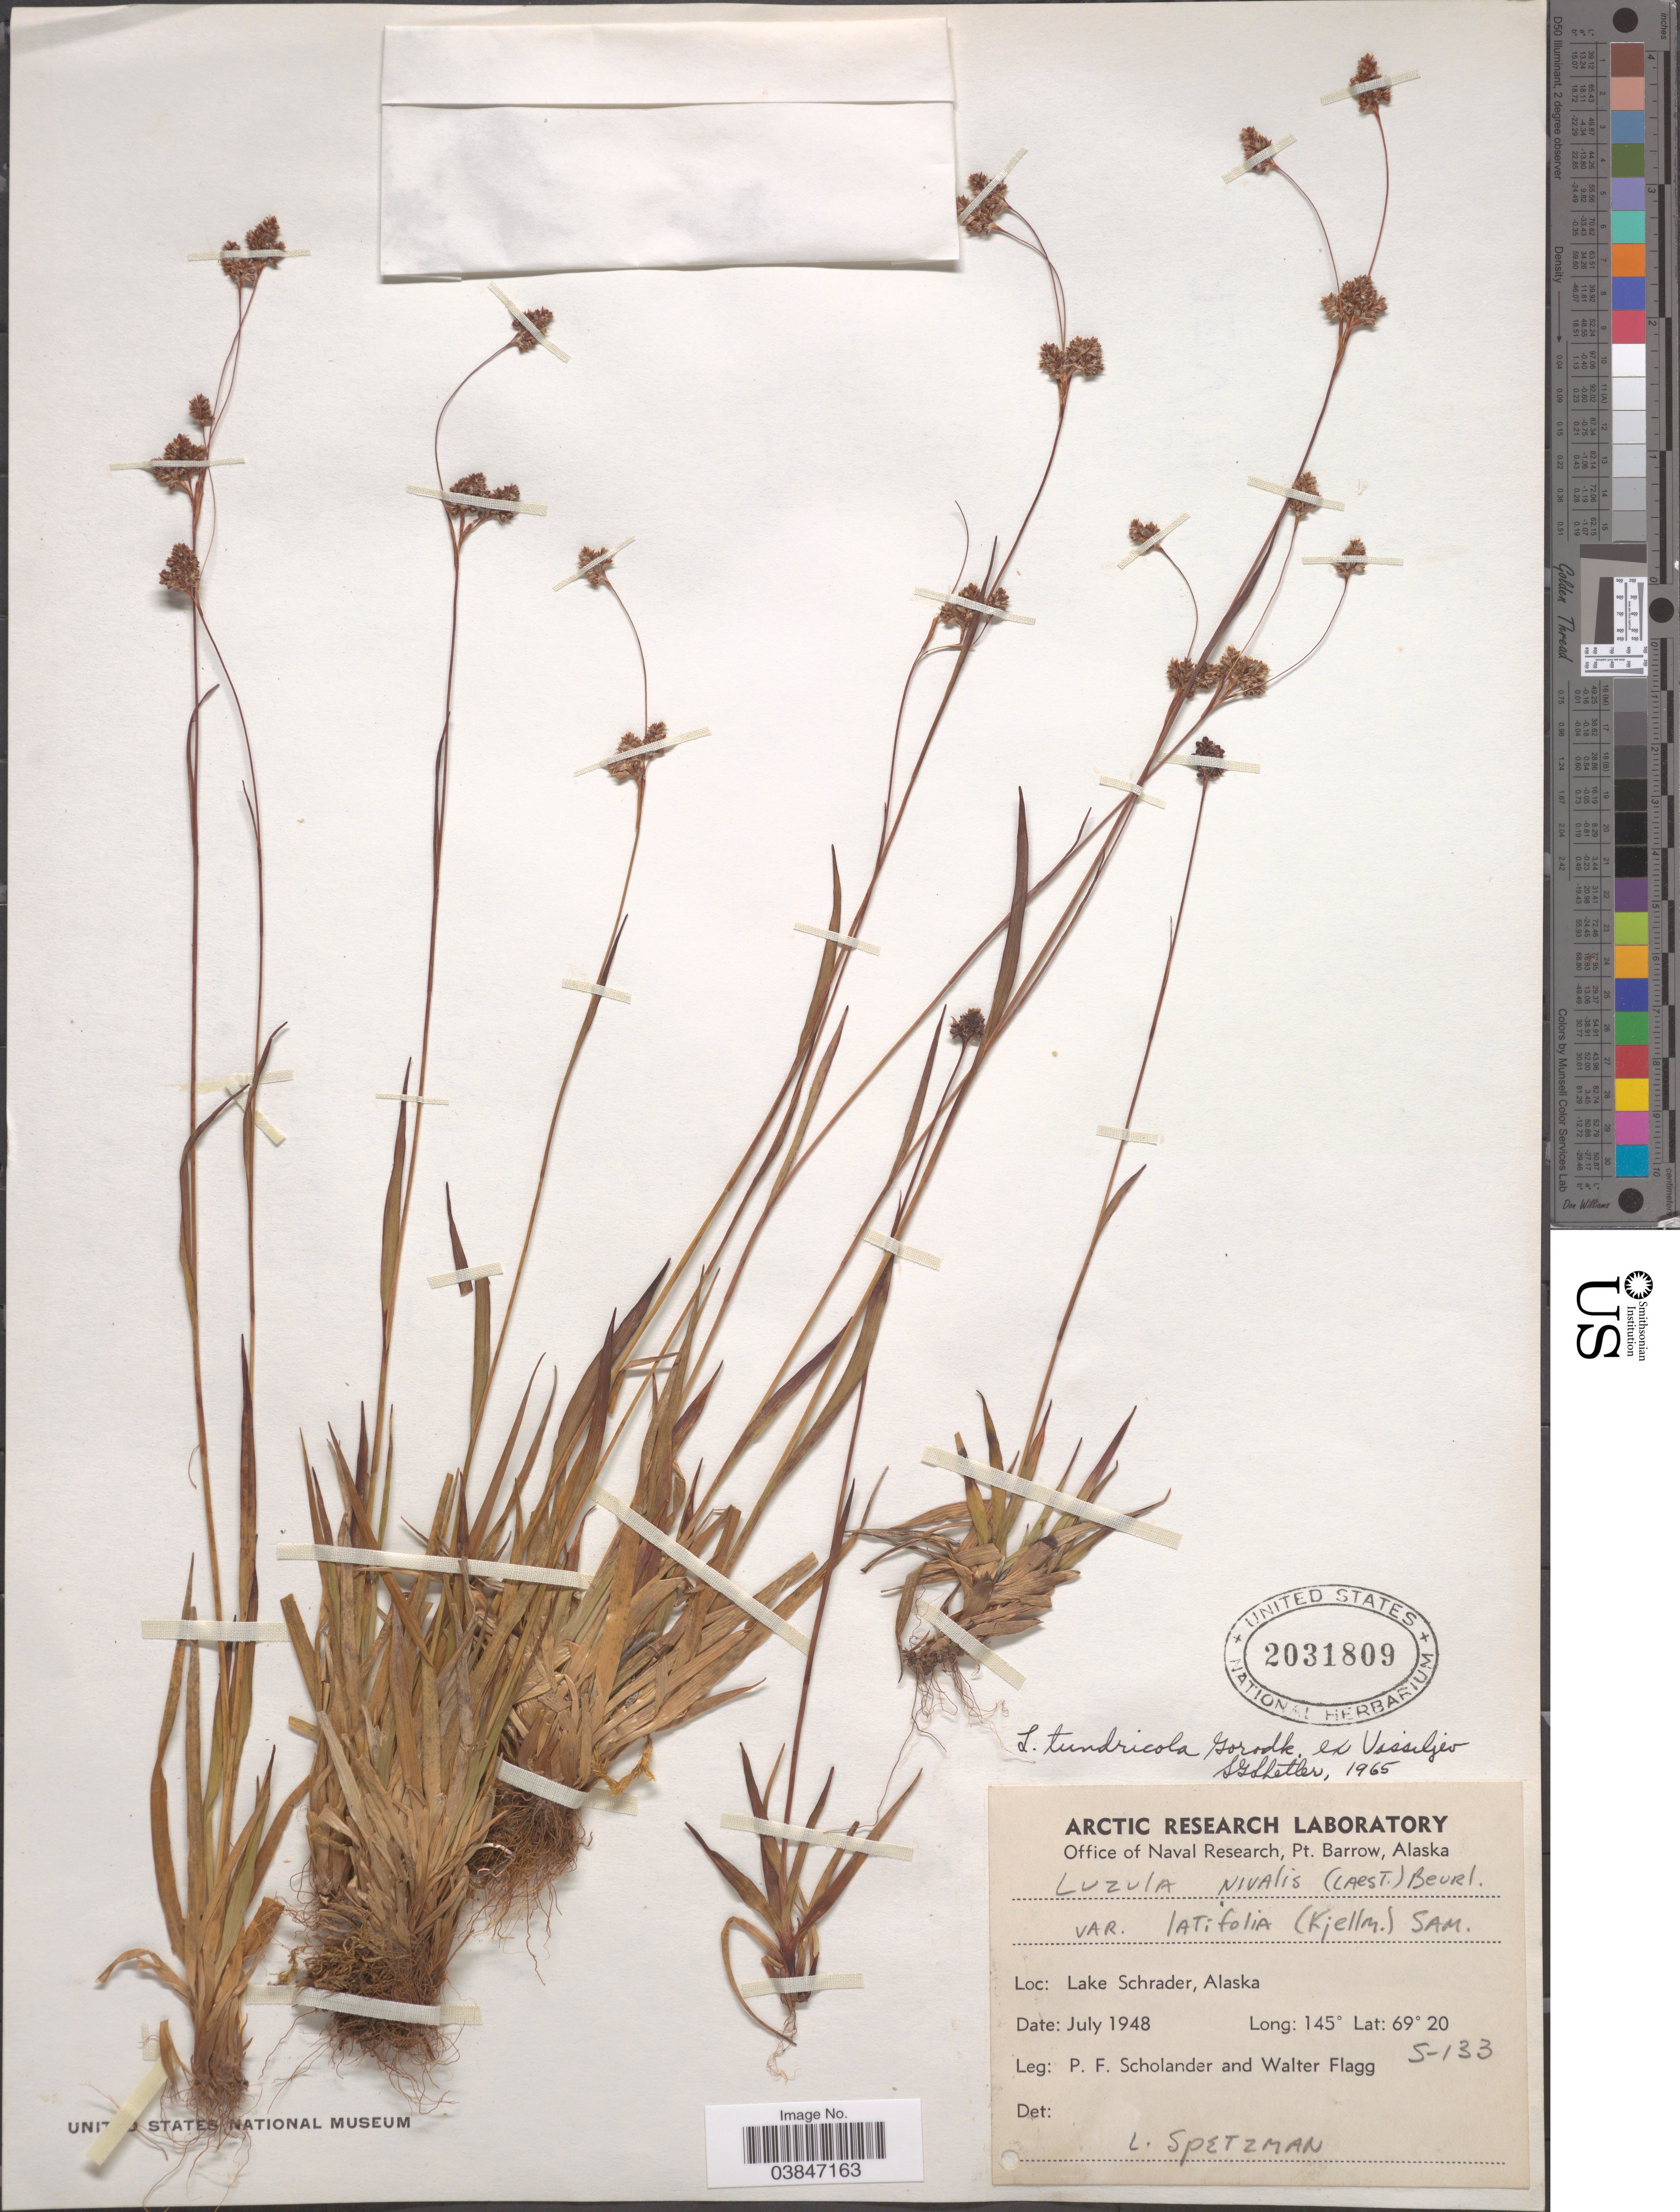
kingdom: Plantae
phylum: Tracheophyta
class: Liliopsida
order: Poales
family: Juncaceae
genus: Luzula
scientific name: Luzula tundricola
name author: (Gorodkov) V. Vassil.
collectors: P. Scholander & W. Flagg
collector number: S-133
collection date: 1948-07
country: United States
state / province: Alaska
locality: Lake Schrader.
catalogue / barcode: US 2031809